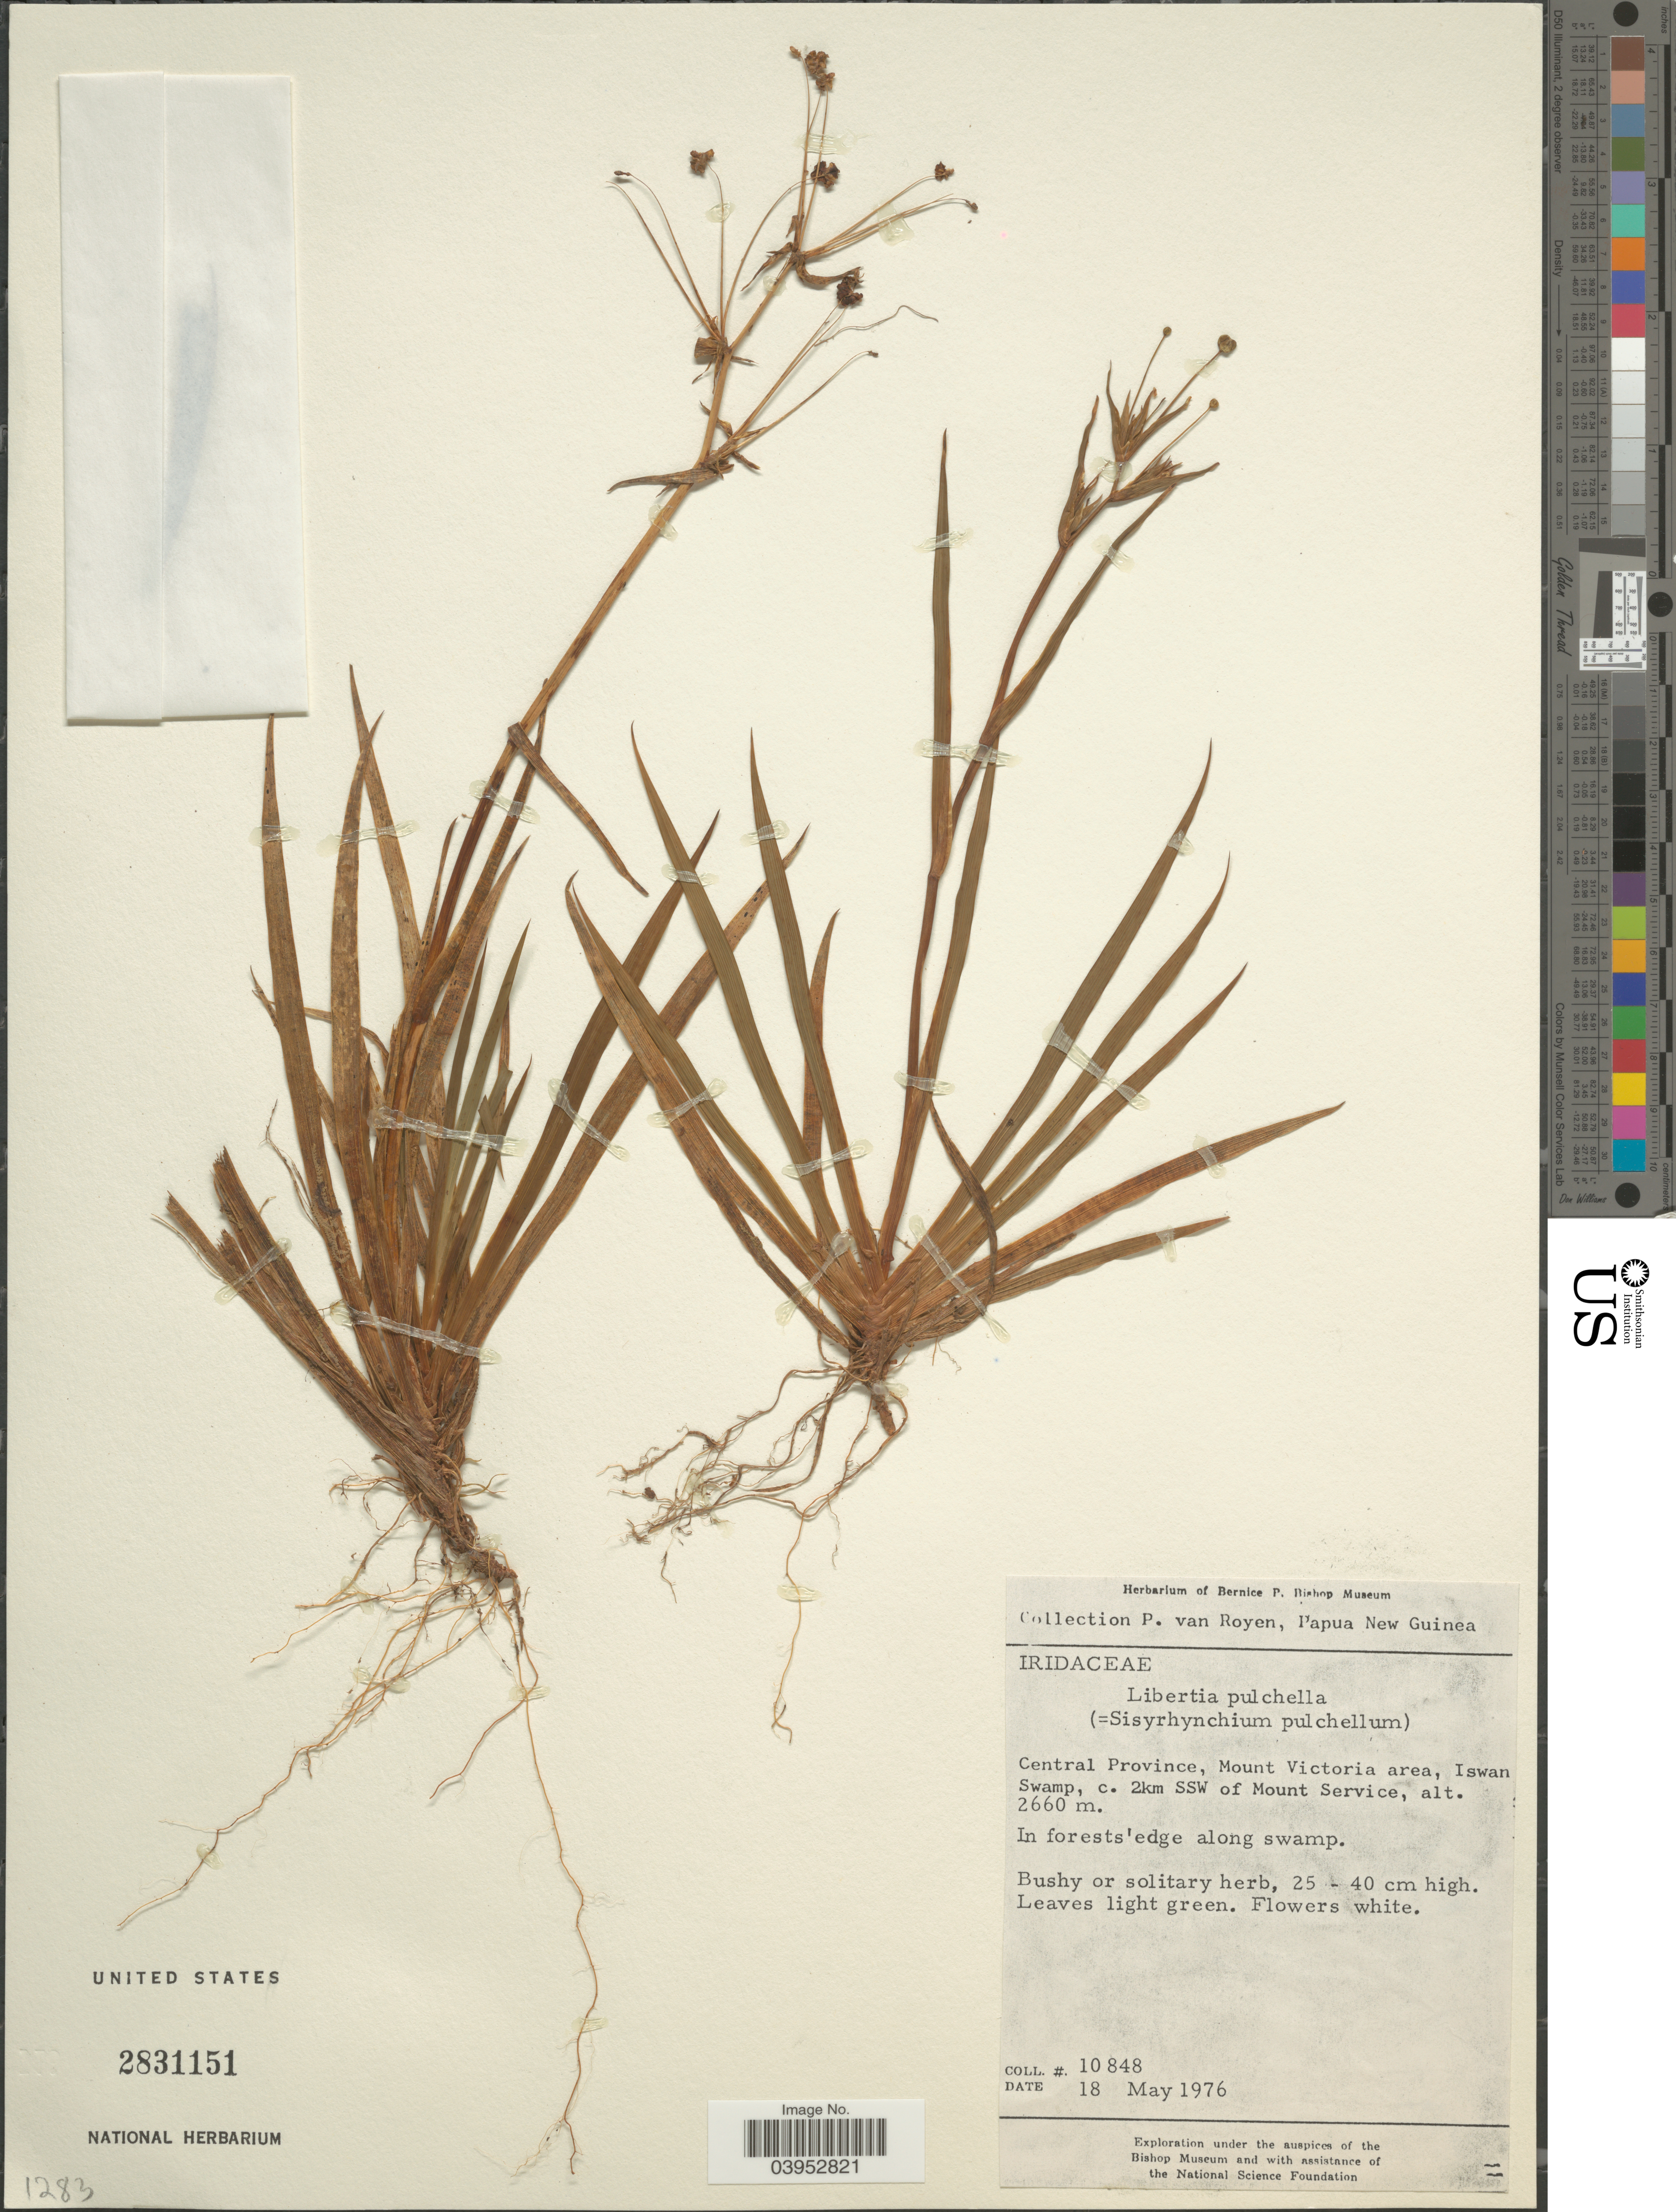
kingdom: Plantae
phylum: Tracheophyta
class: Liliopsida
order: Asparagales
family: Iridaceae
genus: Sisyrinchium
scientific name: Sisyrinchium pulchellum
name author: R. Br.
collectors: P. van Royen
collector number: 10848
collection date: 1976-05-18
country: Papua New Guinea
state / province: Central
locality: Mount Victoria area, Iswan Swamp, c. 2km SSW of Mount Service.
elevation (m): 2660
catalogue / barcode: US 2831151